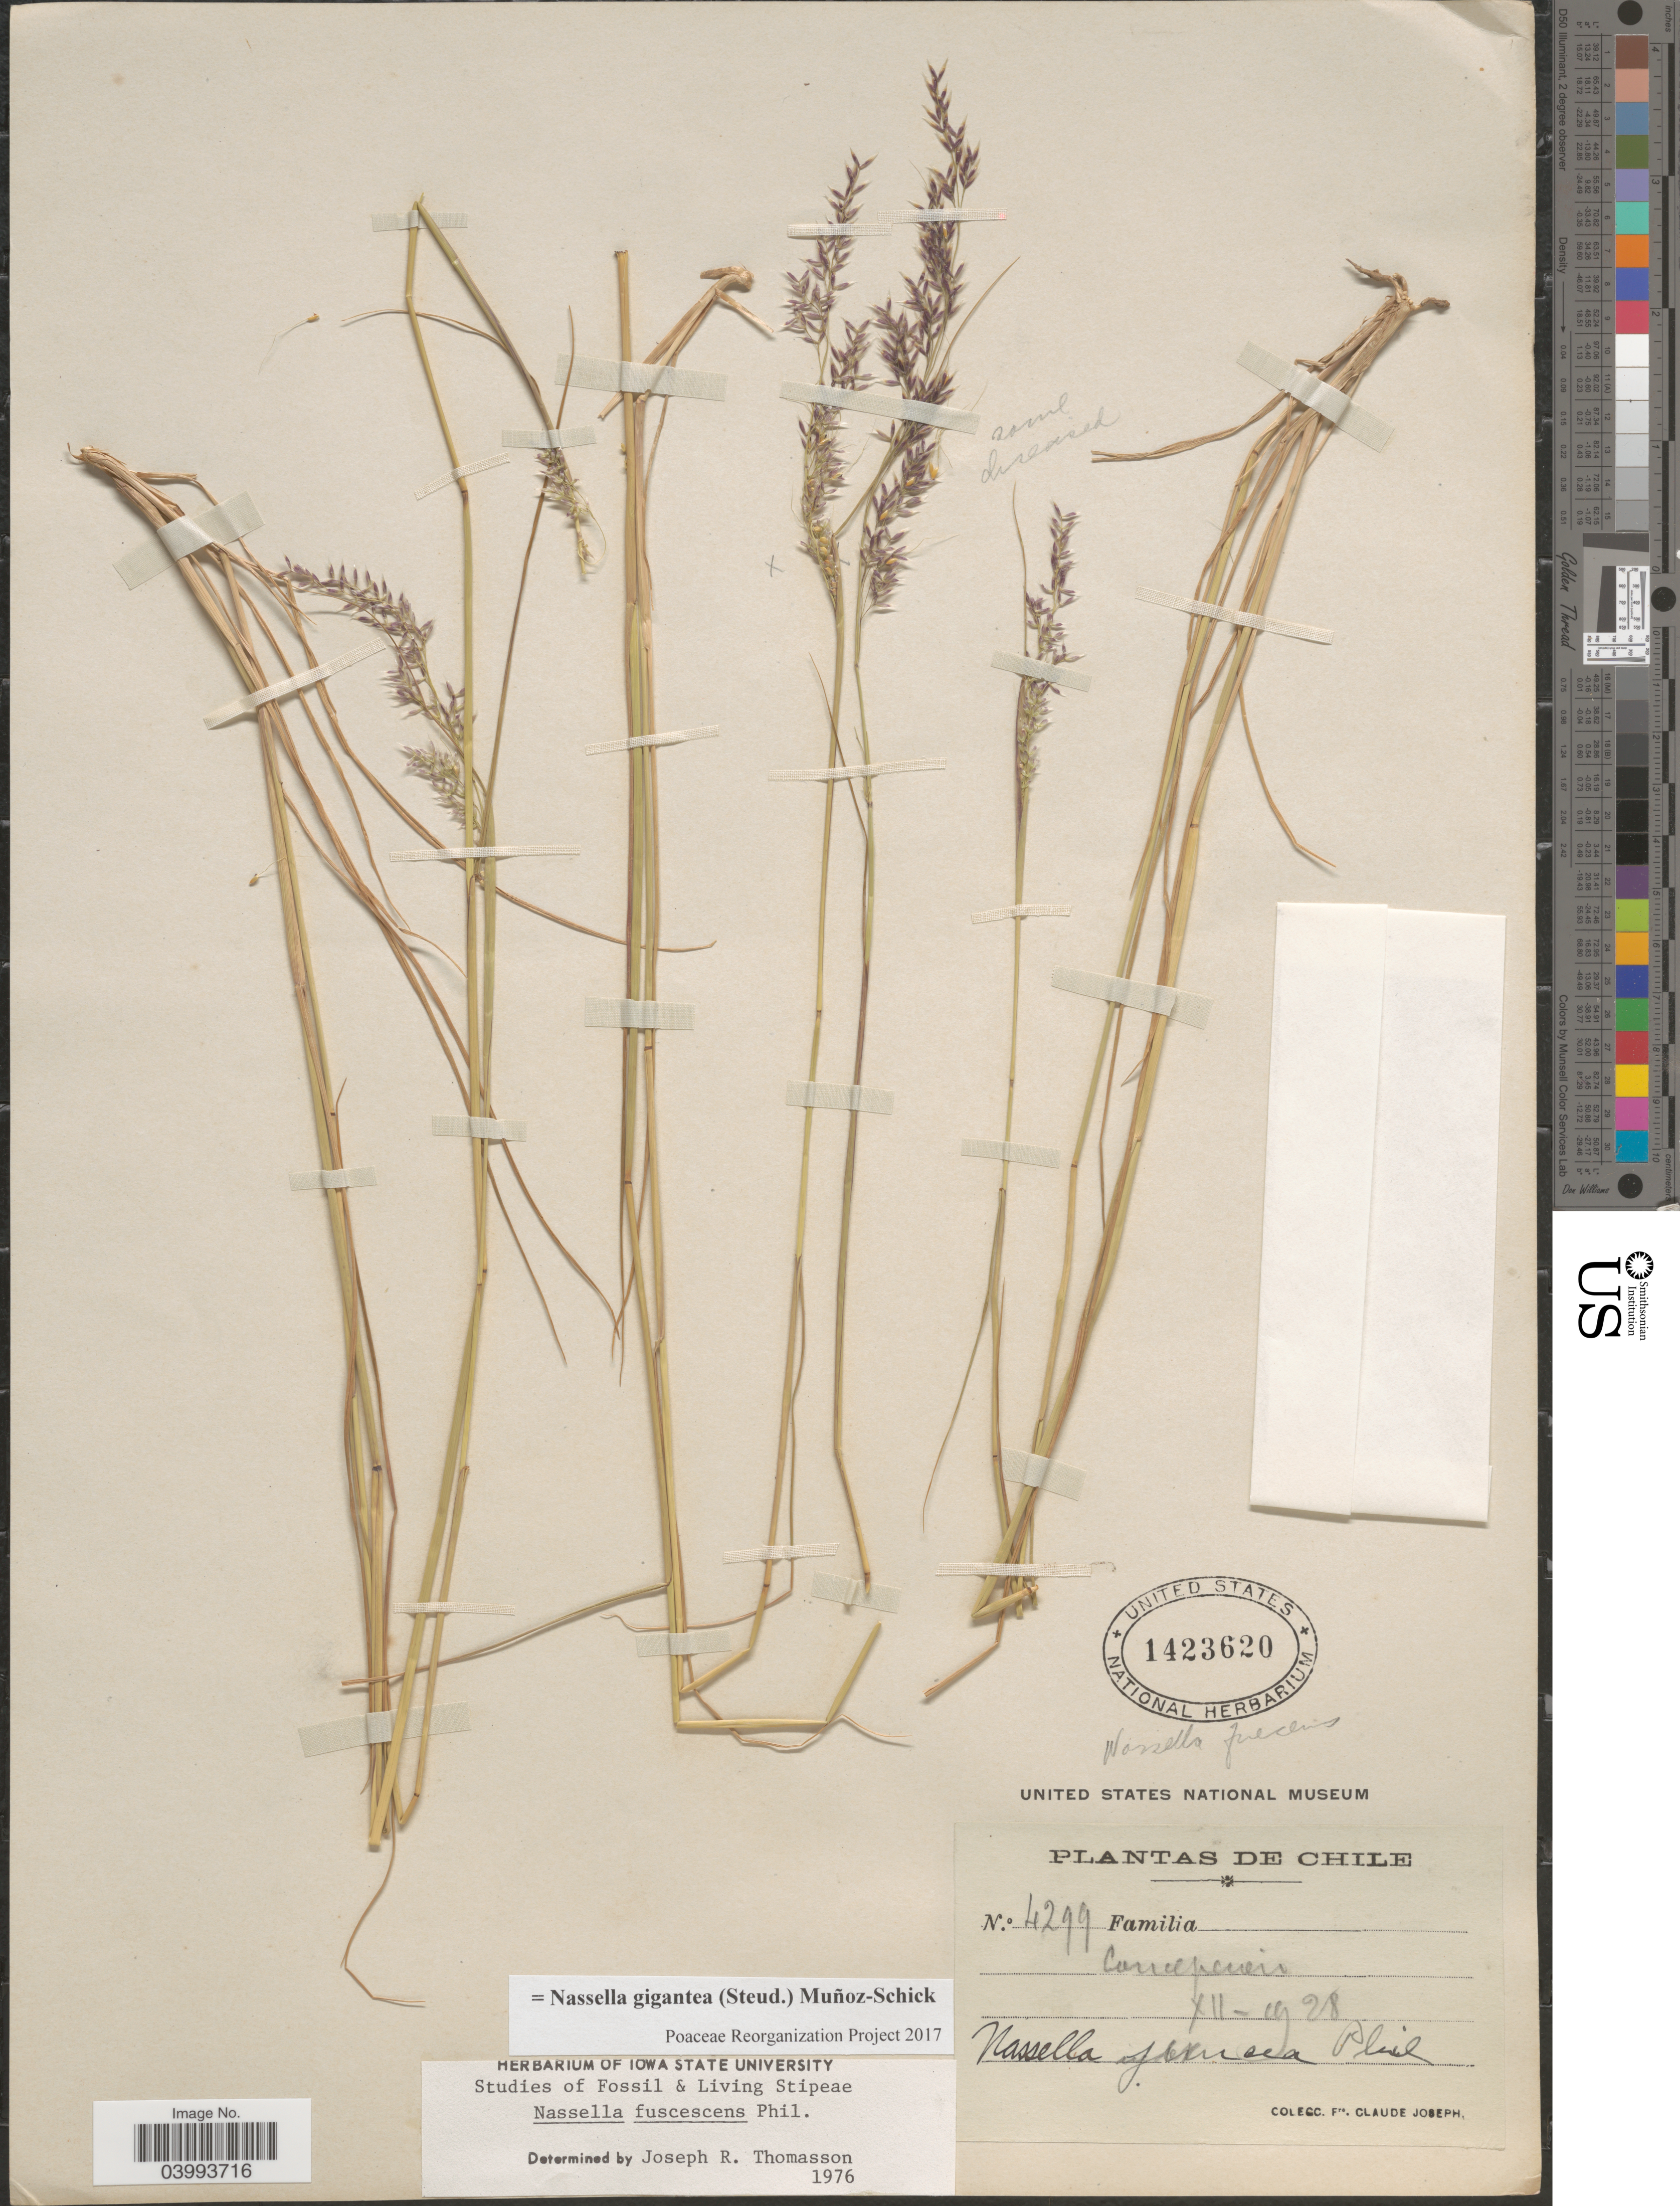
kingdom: Plantae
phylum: Tracheophyta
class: Liliopsida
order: Poales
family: Poaceae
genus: Nassella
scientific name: Nassella gigantea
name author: (Steud.) Muñoz-Schick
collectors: Bro. Claude-Joseph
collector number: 4299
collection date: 1928-12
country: Chile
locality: Concepcion.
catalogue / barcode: US 1423620